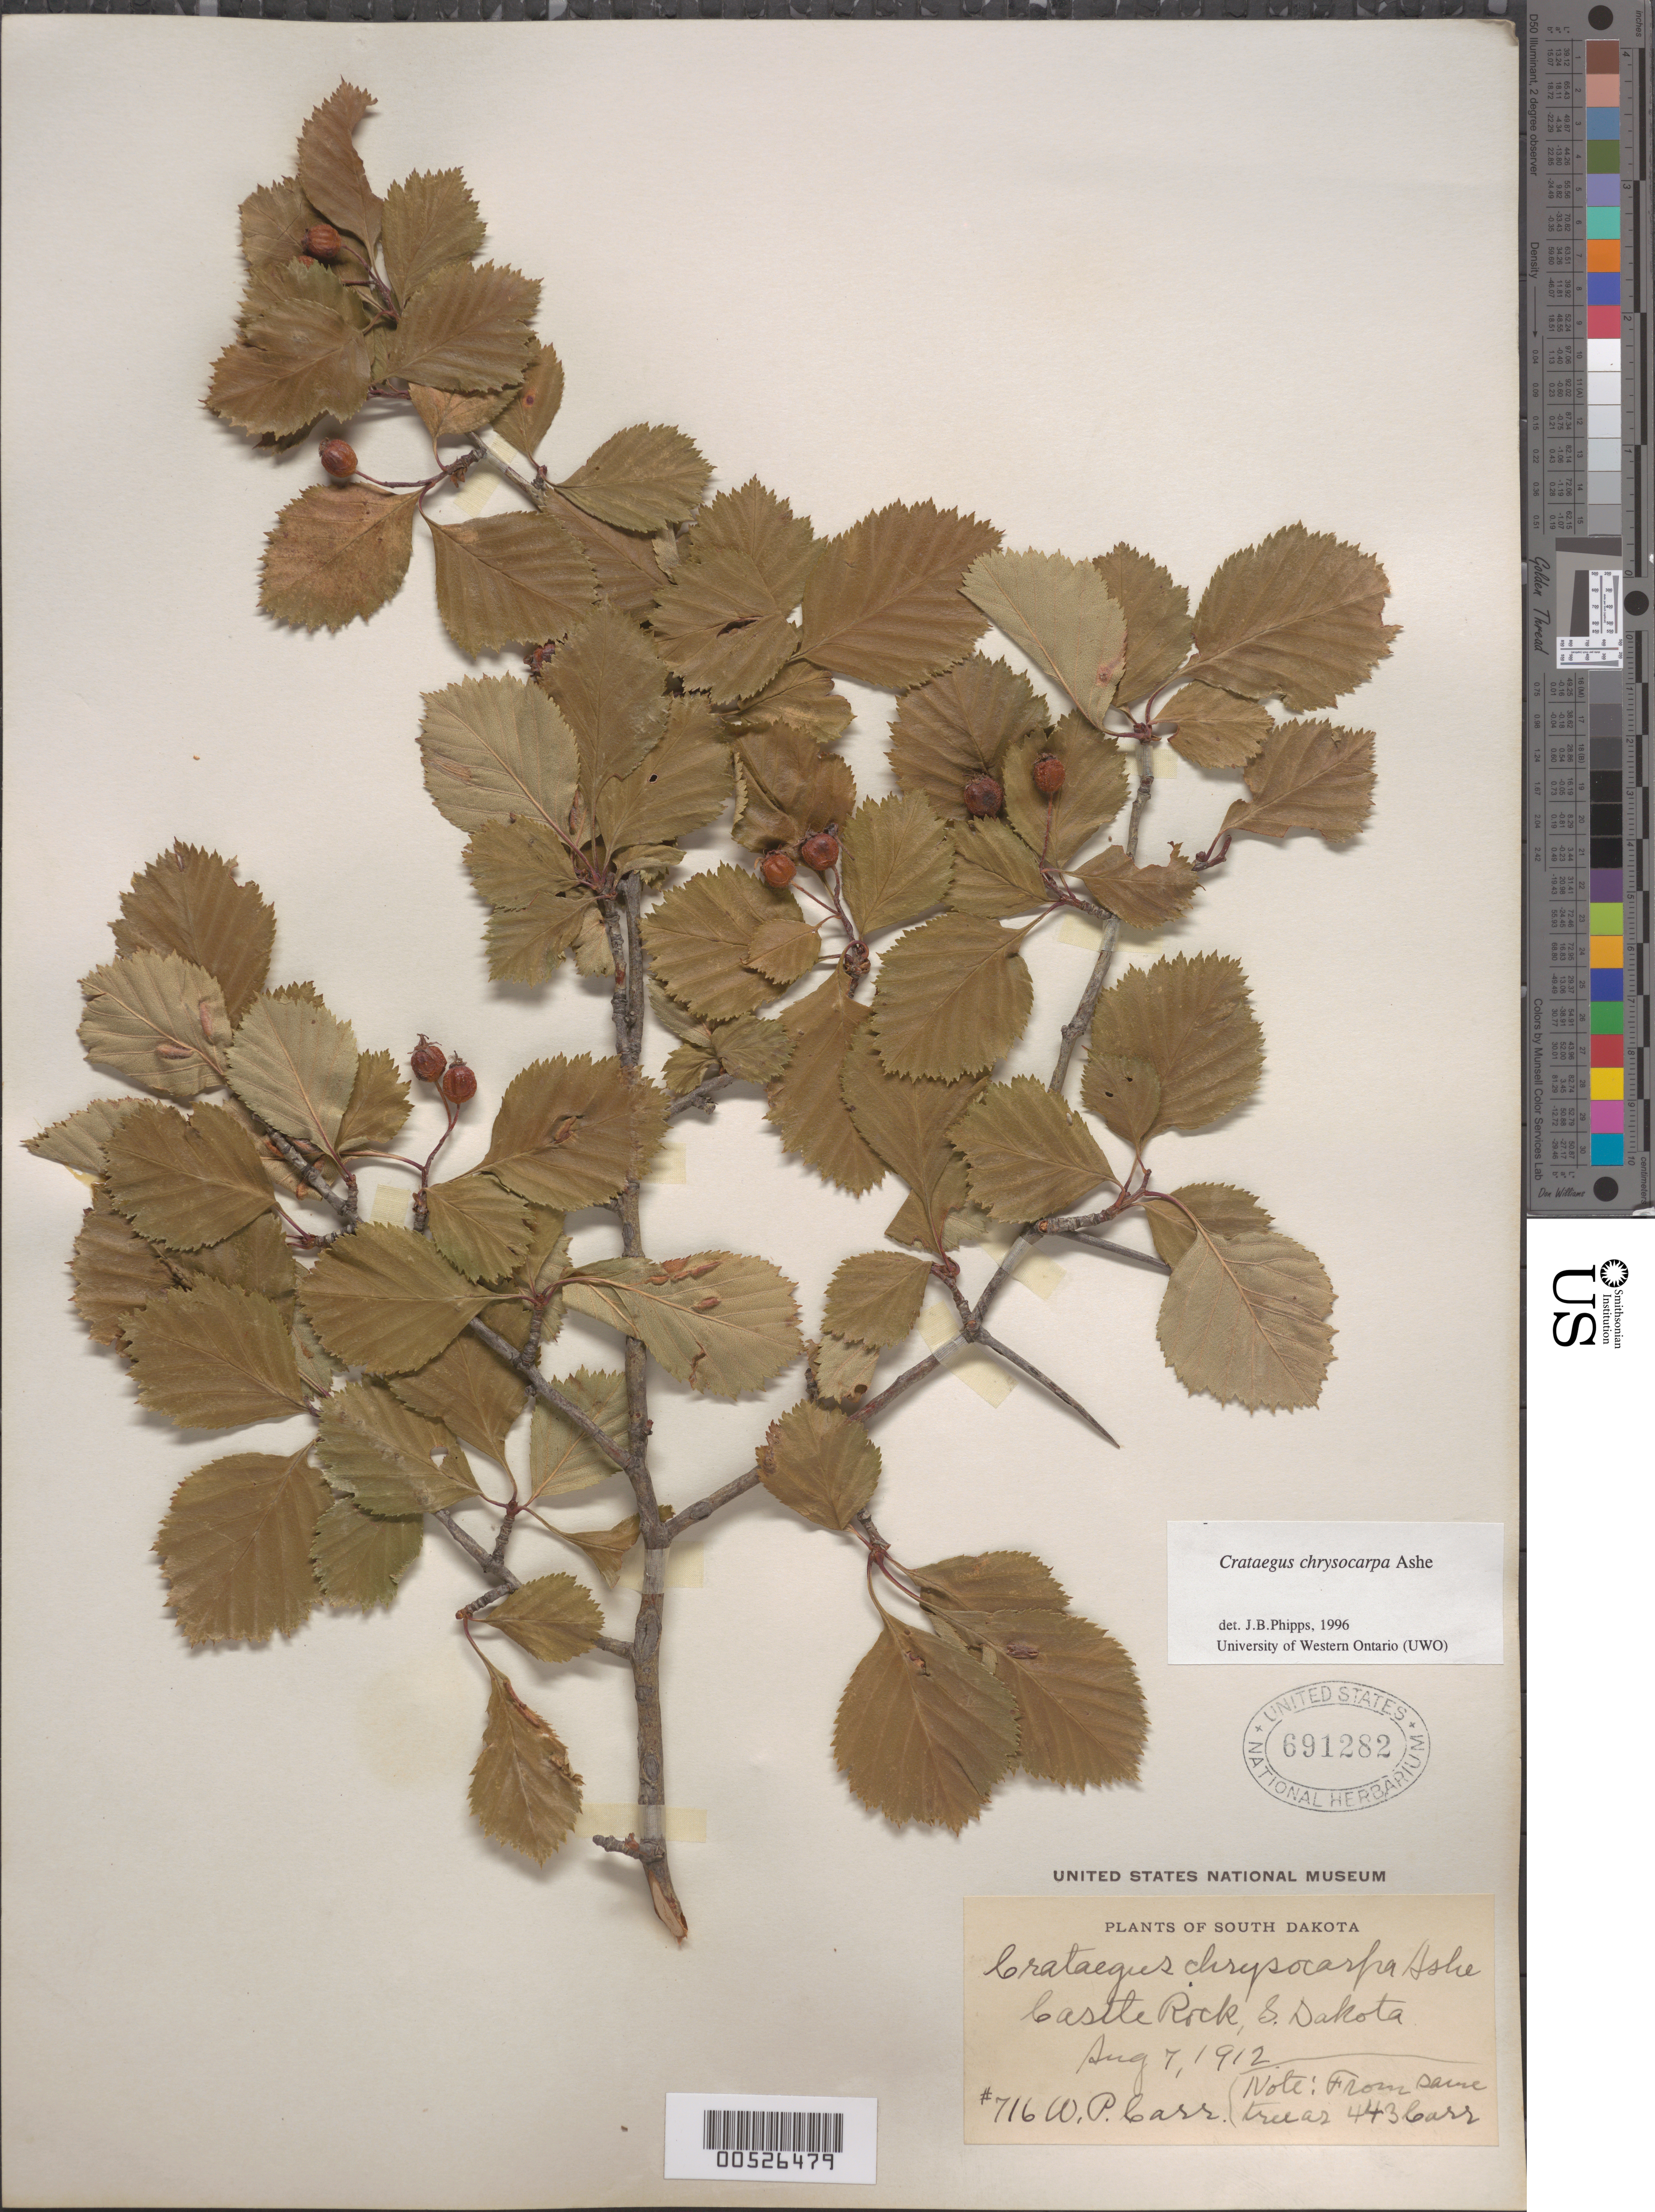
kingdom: Plantae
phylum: Tracheophyta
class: Magnoliopsida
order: Rosales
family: Rosaceae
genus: Crataegus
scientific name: Crataegus chrysocarpa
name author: Ashe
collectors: W. Carr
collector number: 716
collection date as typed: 07 Aug 1912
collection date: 1912-08-07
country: United States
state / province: South Dakota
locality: Castle Rock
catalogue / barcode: US 691282